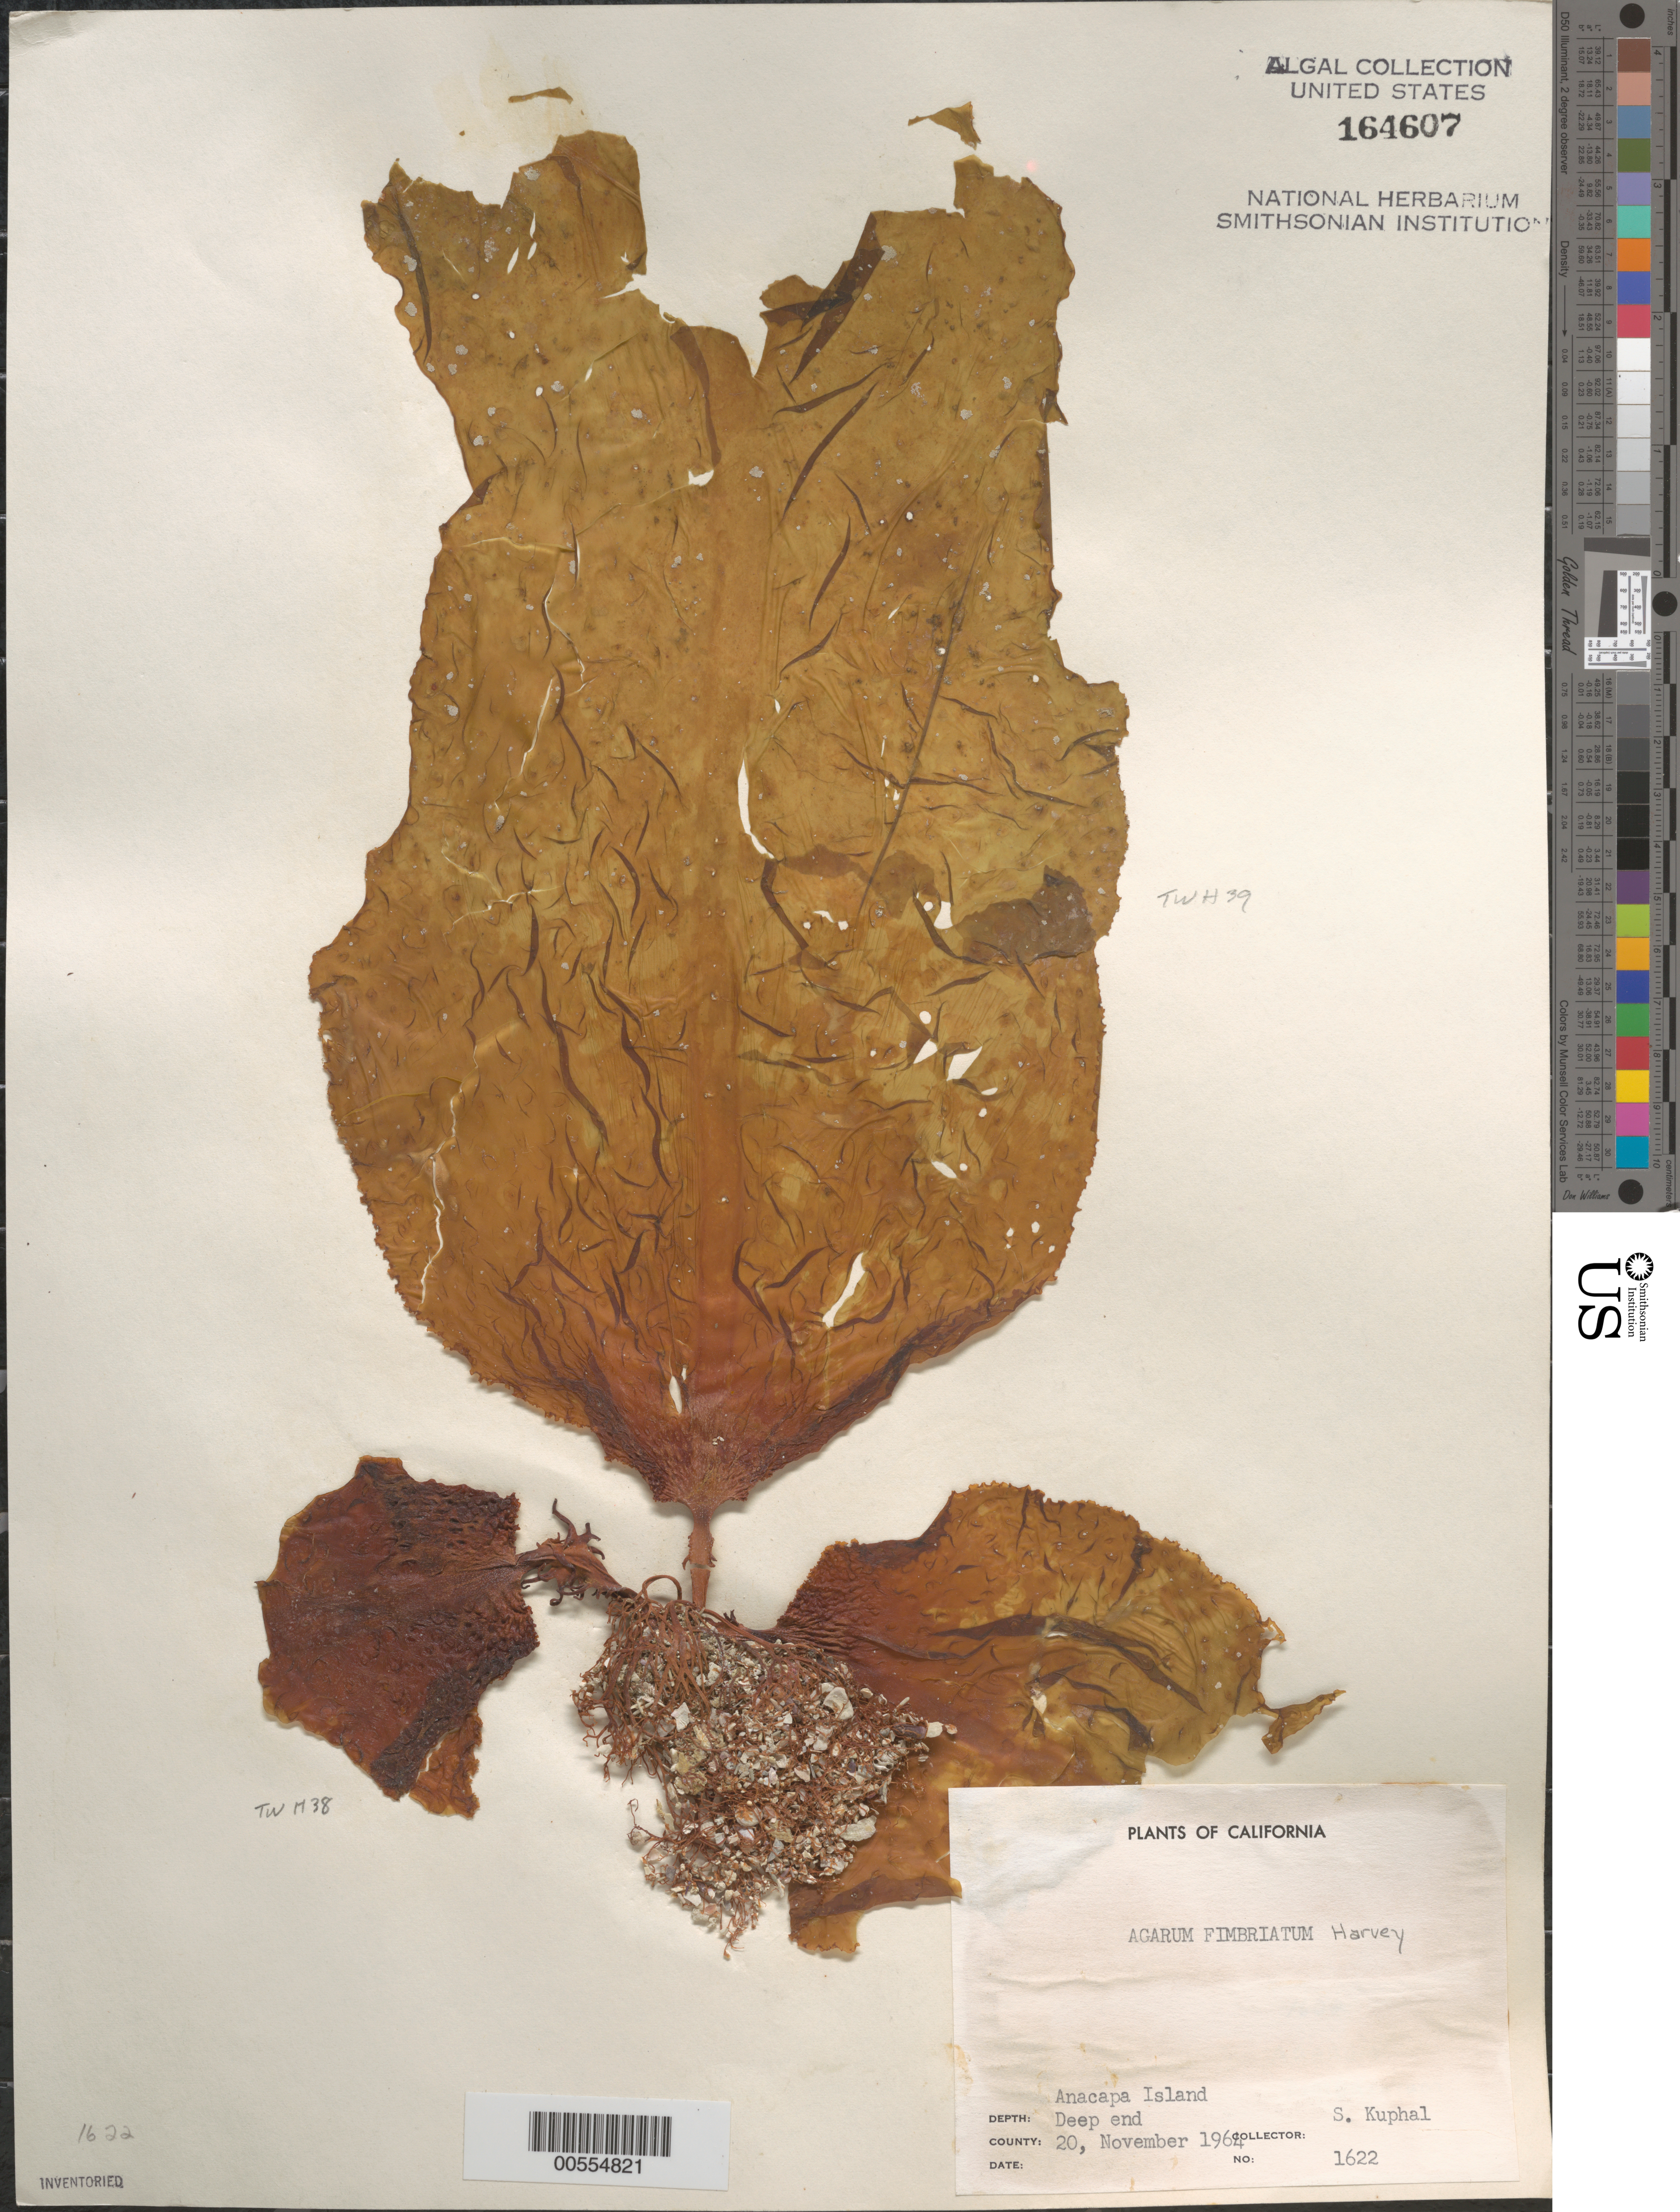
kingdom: Chromista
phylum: Ochrophyta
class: Phaeophyceae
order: Laminariales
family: Agaraceae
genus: Neoagarum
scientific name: Neoagarum fimbriatum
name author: (Harvey) H.Kawai & Hanyuda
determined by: Algae name updating Project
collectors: S. Kuphal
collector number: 1622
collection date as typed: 20 Nov 1964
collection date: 1964-11-20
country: United States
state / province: California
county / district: Ventura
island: Anacapa Island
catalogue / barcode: US 164607